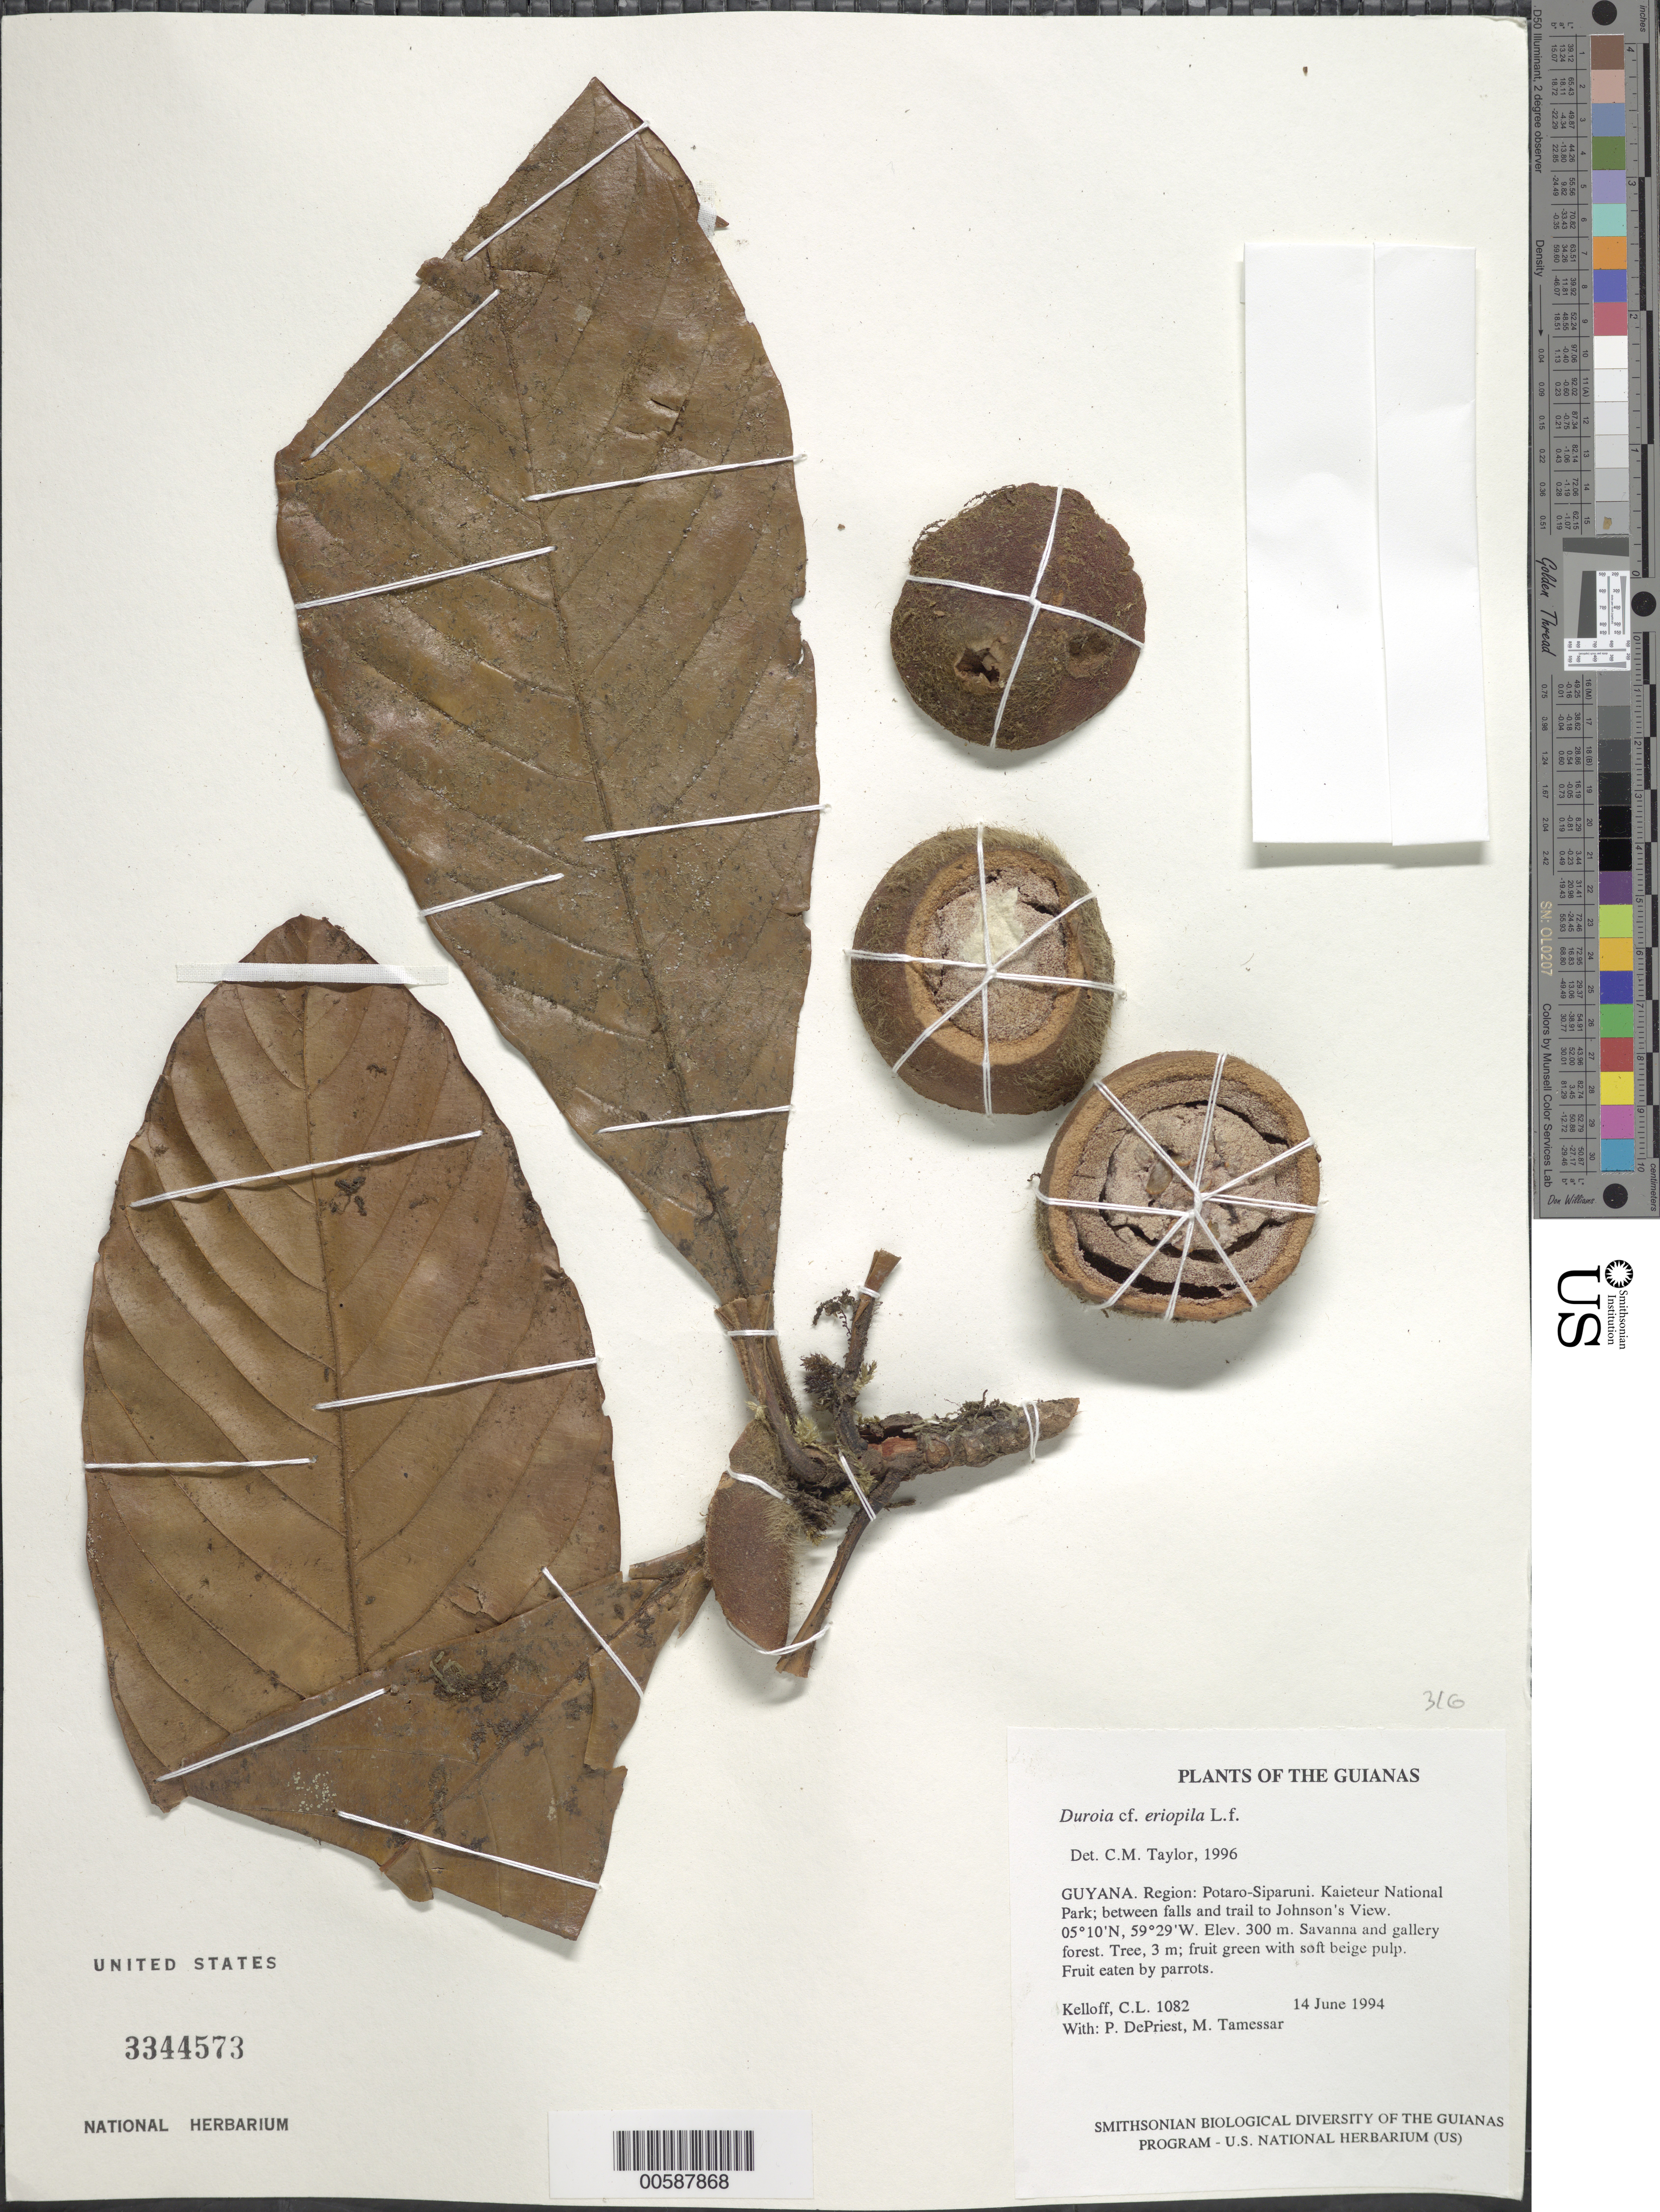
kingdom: Plantae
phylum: Tracheophyta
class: Magnoliopsida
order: Gentianales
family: Rubiaceae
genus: Duroia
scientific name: Duroia eriopila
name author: L. f.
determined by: Taylor, Charlotte M.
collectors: C. L. Kelloff, P. DePriest & M. Tamessar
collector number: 1082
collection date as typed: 14 June 1994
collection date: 1994-06-14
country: Guyana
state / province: Potaro-Siparuni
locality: Kaieteur National Park; between falls and trail to Johnson's View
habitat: Savanna and gallery forest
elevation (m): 300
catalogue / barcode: US 3344573